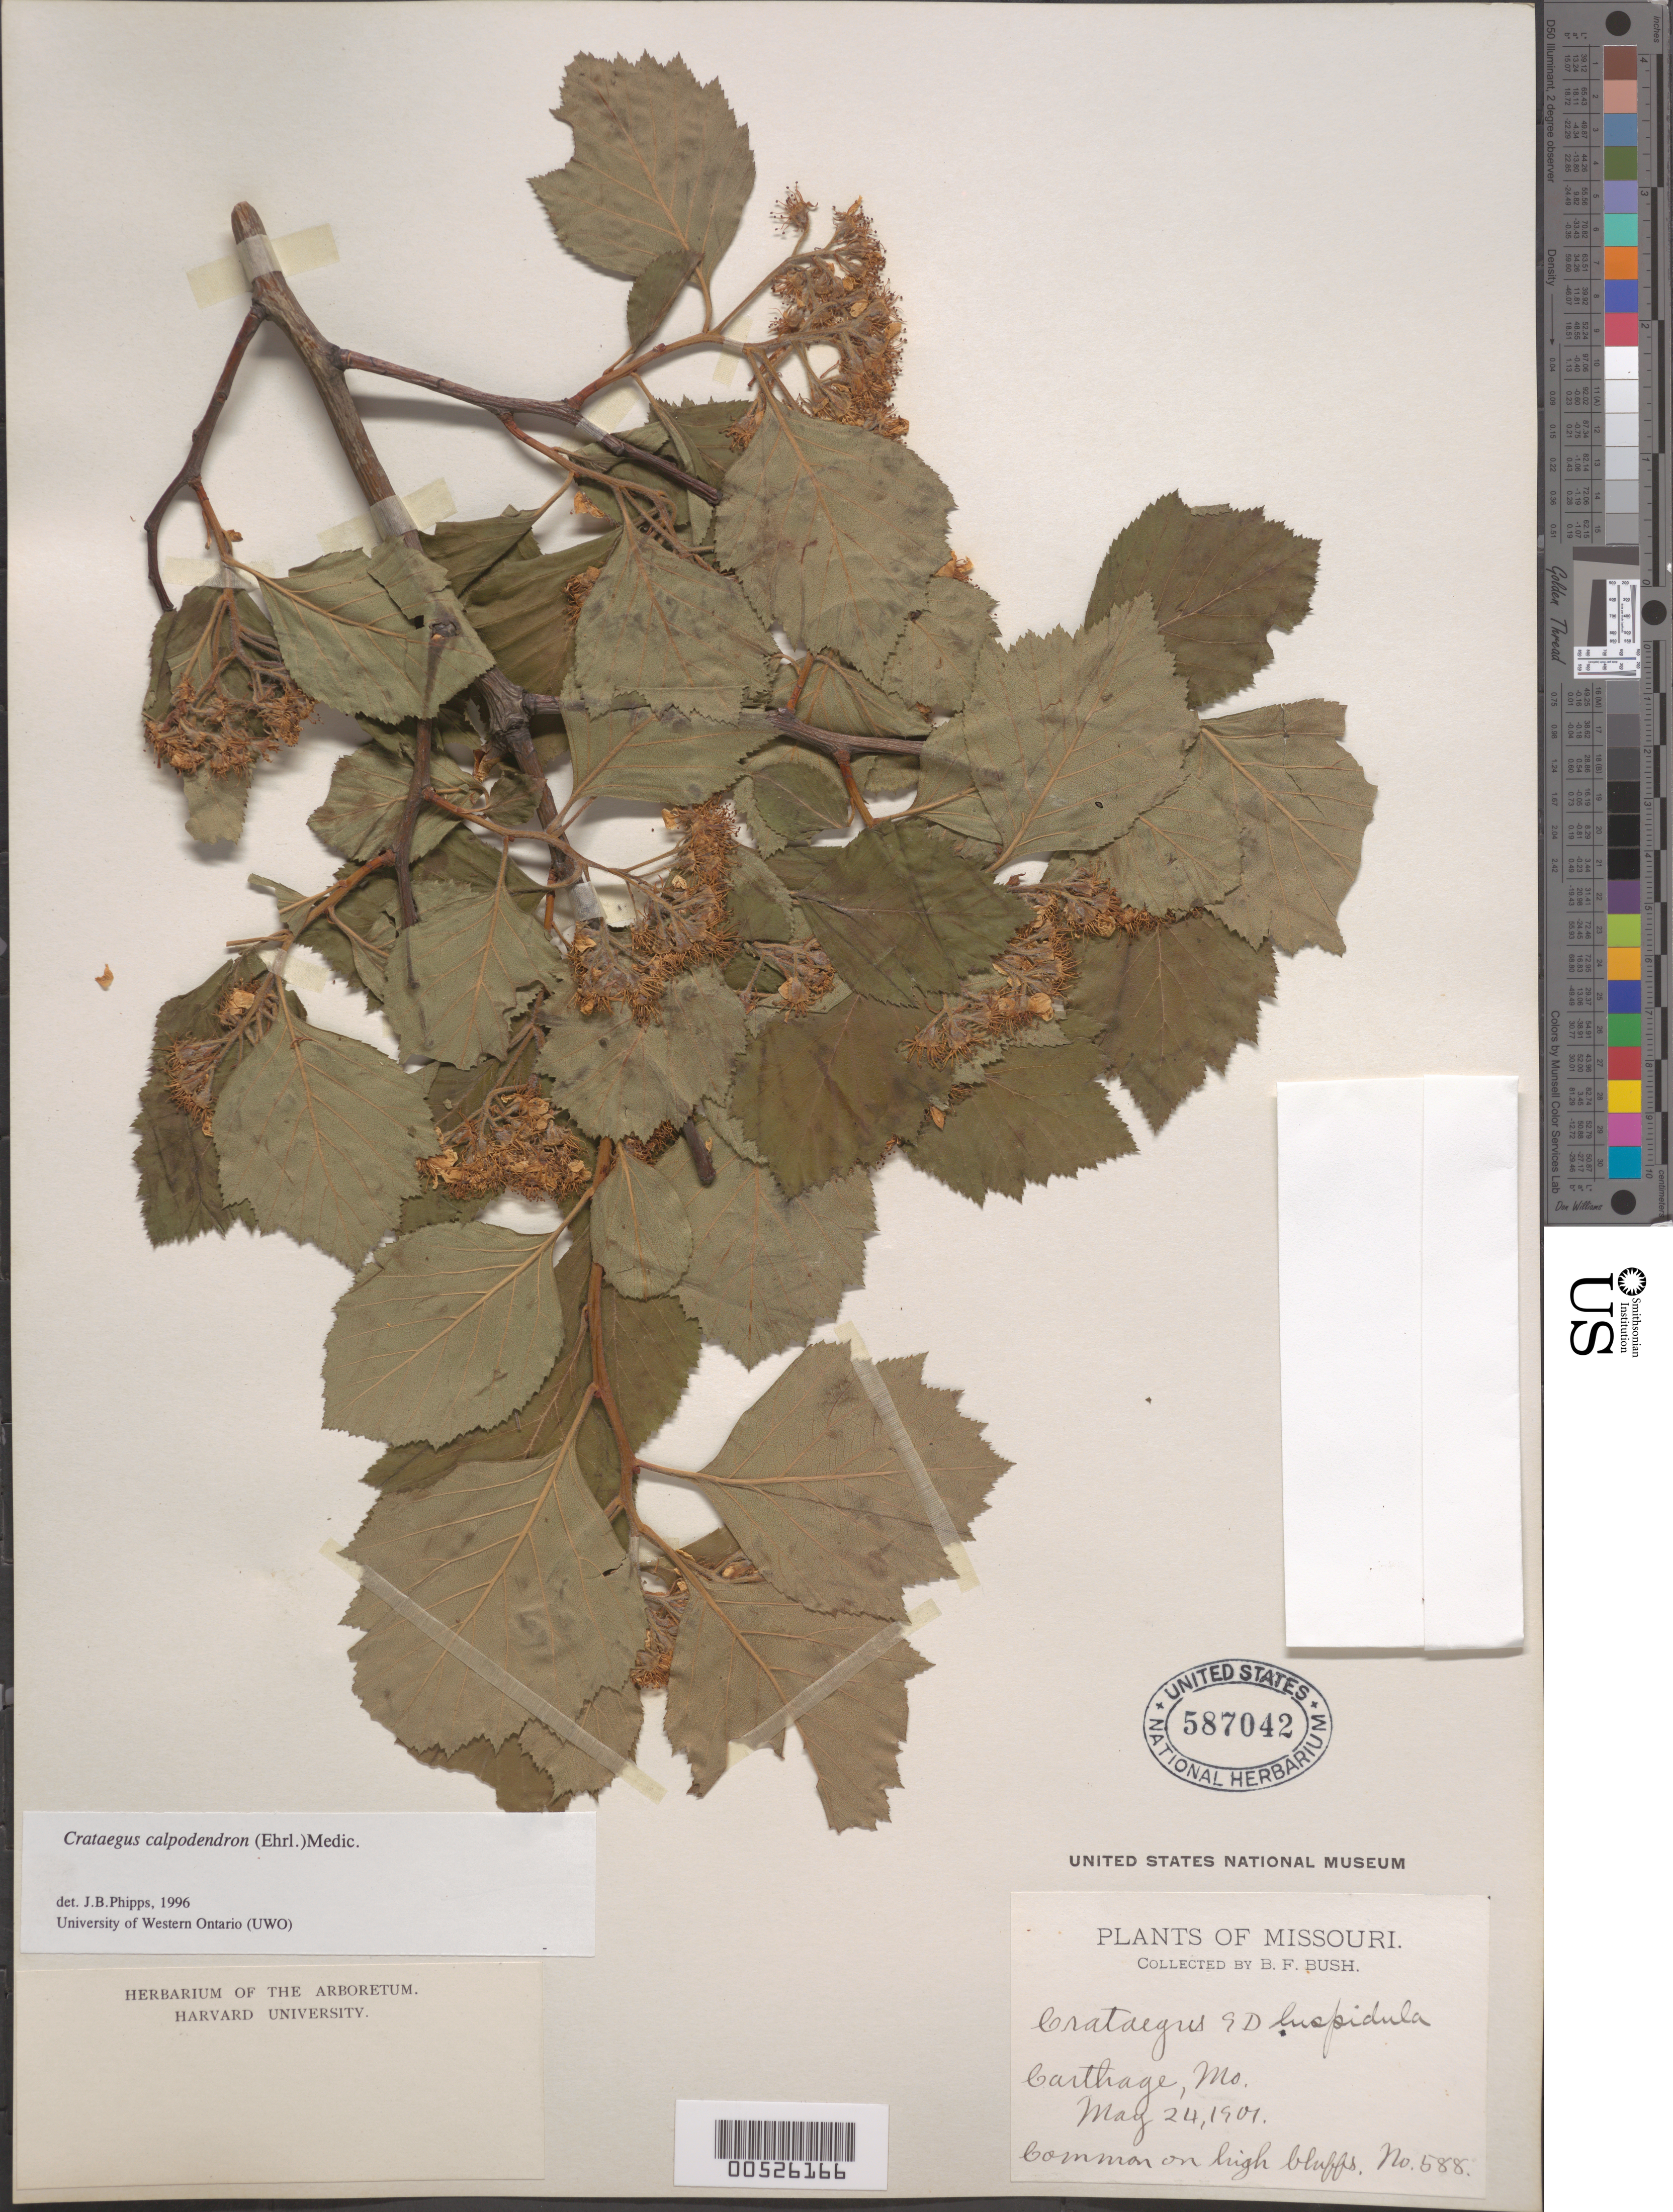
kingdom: Plantae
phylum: Tracheophyta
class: Magnoliopsida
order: Rosales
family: Rosaceae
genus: Crataegus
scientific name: Crataegus calpodendron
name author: (Ehrh.) Medik.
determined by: Phipps, James B., (UWO), University of Western Ontario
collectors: B. F. Bush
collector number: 588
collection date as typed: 24 May 1901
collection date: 1901-05-24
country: United States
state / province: Missouri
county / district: Jasper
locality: Carthage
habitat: On high bluffs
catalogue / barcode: US 587042